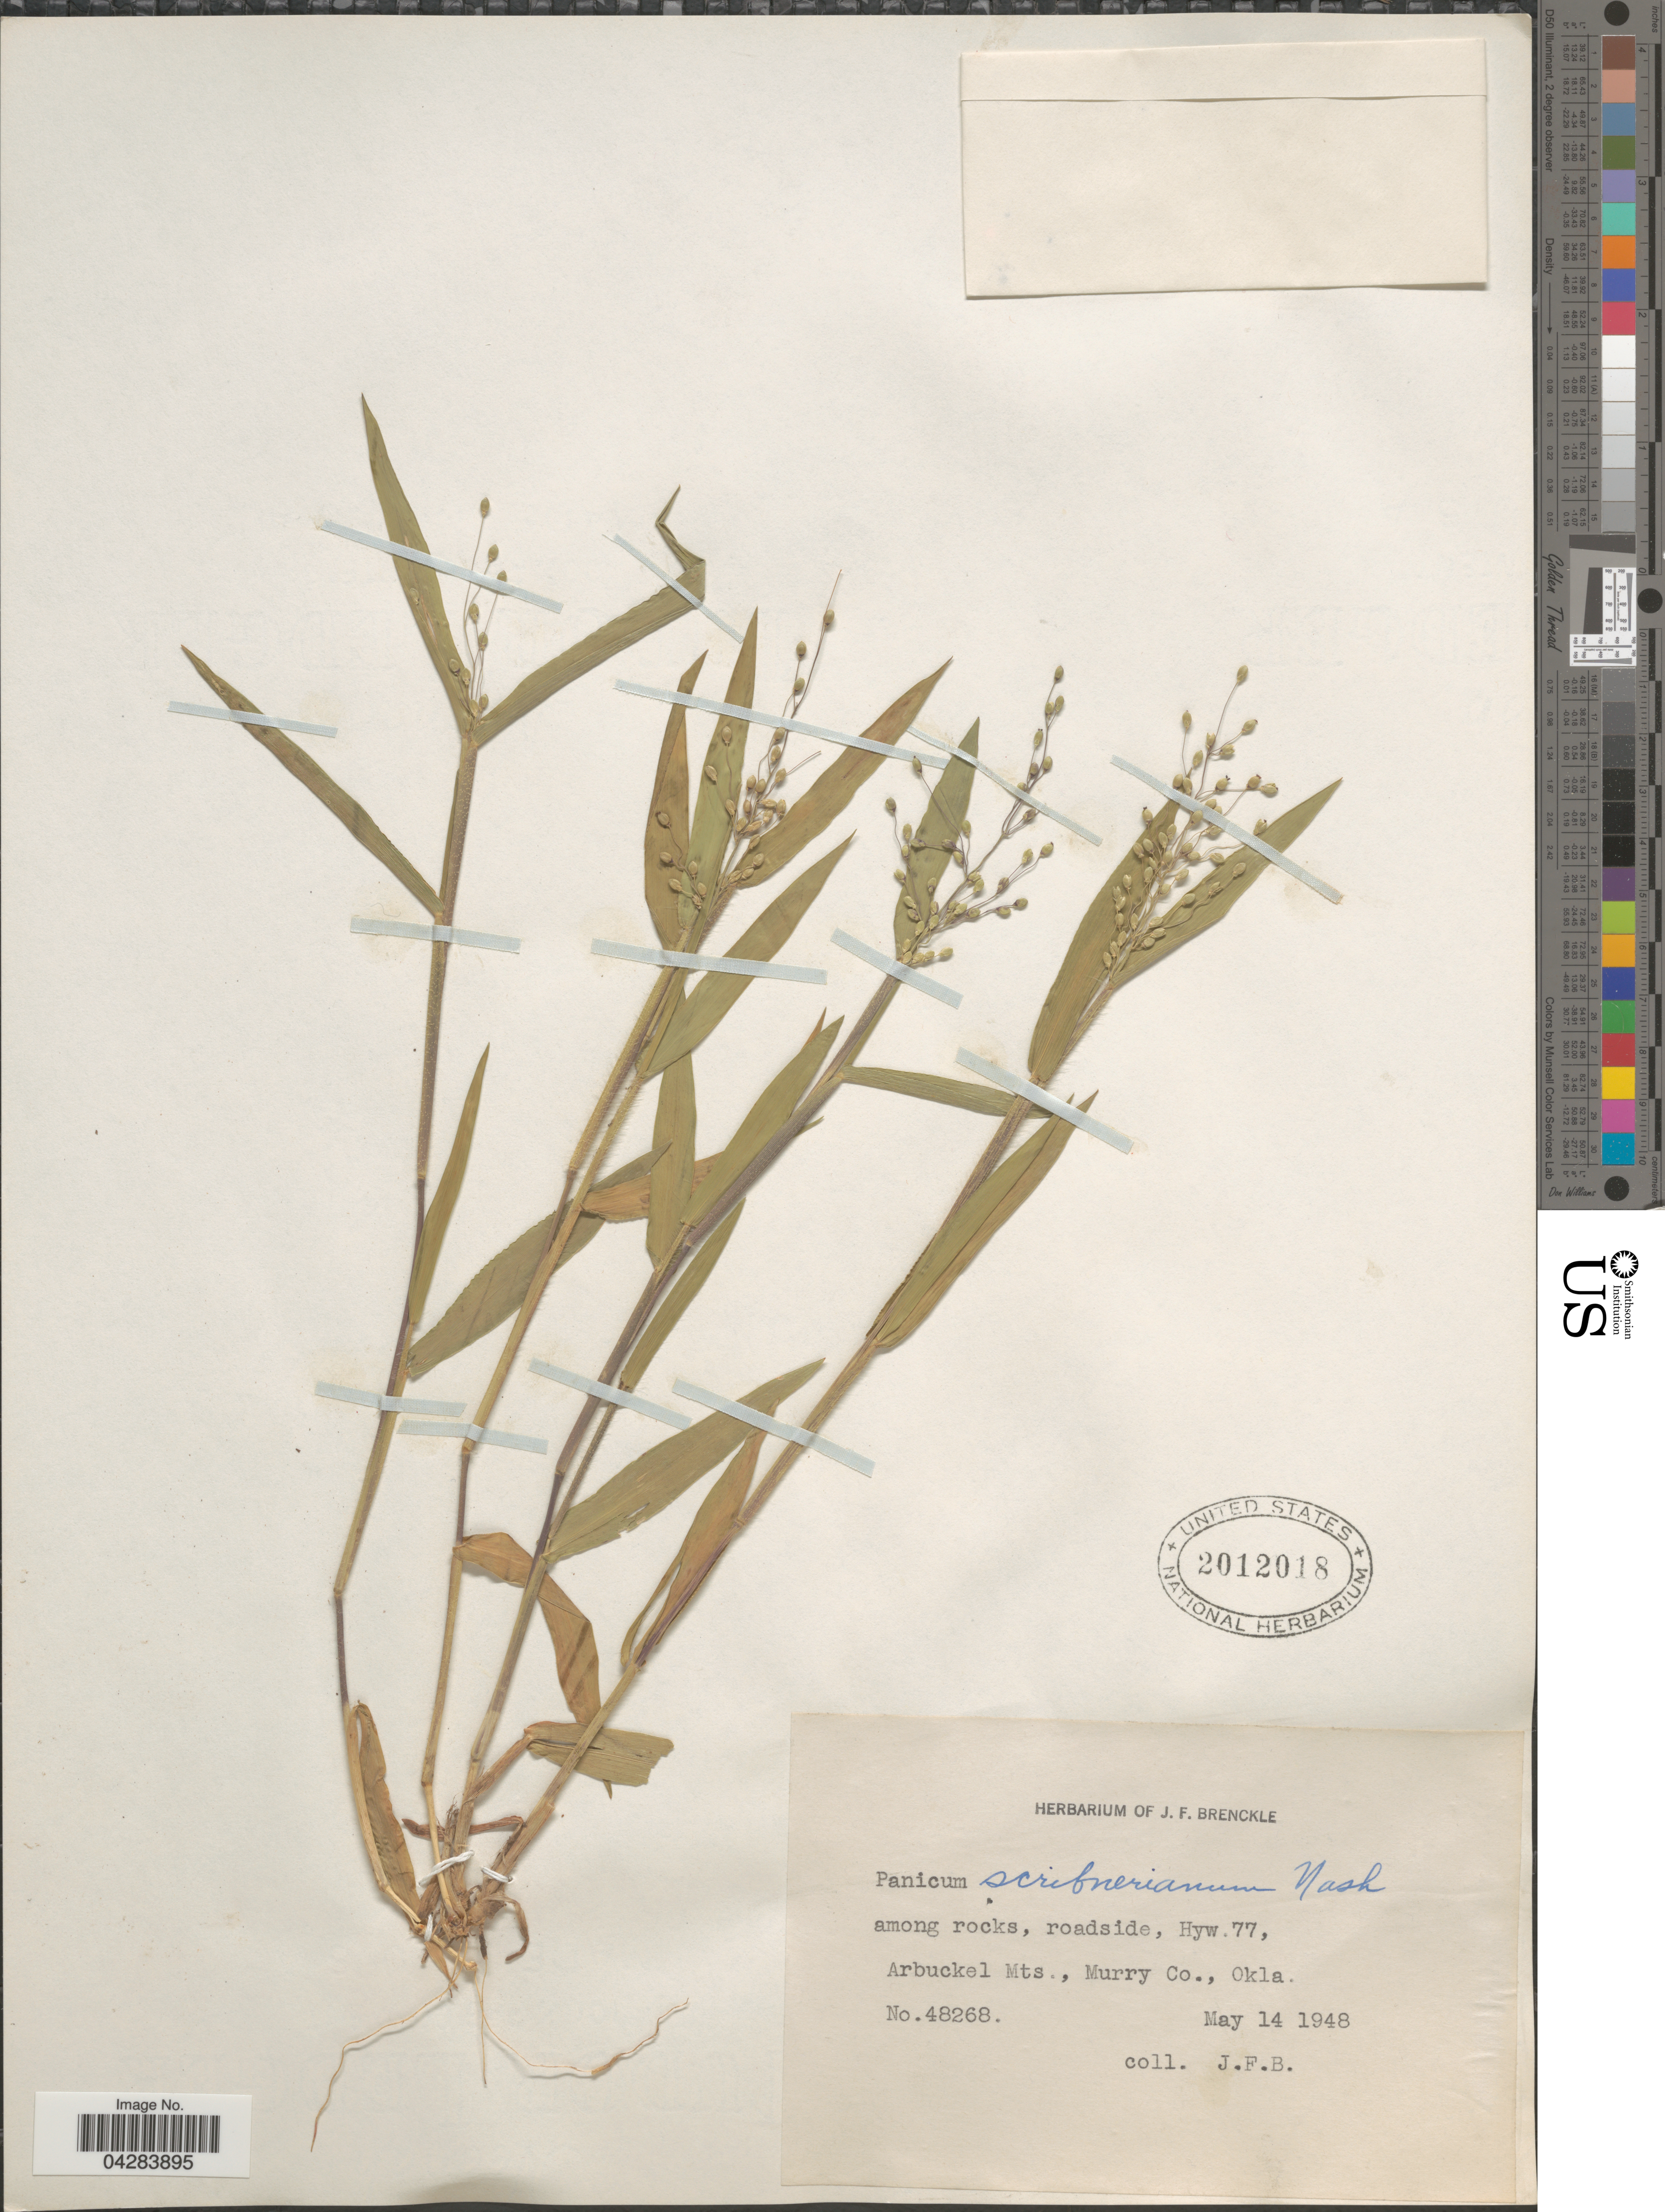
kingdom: Plantae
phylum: Tracheophyta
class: Liliopsida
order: Poales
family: Poaceae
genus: Dichanthelium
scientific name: Dichanthelium oligosanthes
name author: (Schult.) Gould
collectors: J. Brenckle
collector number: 48268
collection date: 1948-05-14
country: United States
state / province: Oklahoma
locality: Among rocks, roadside, Hyw. 77, Arbuckel Mts., Murry Co.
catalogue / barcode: US 2012018